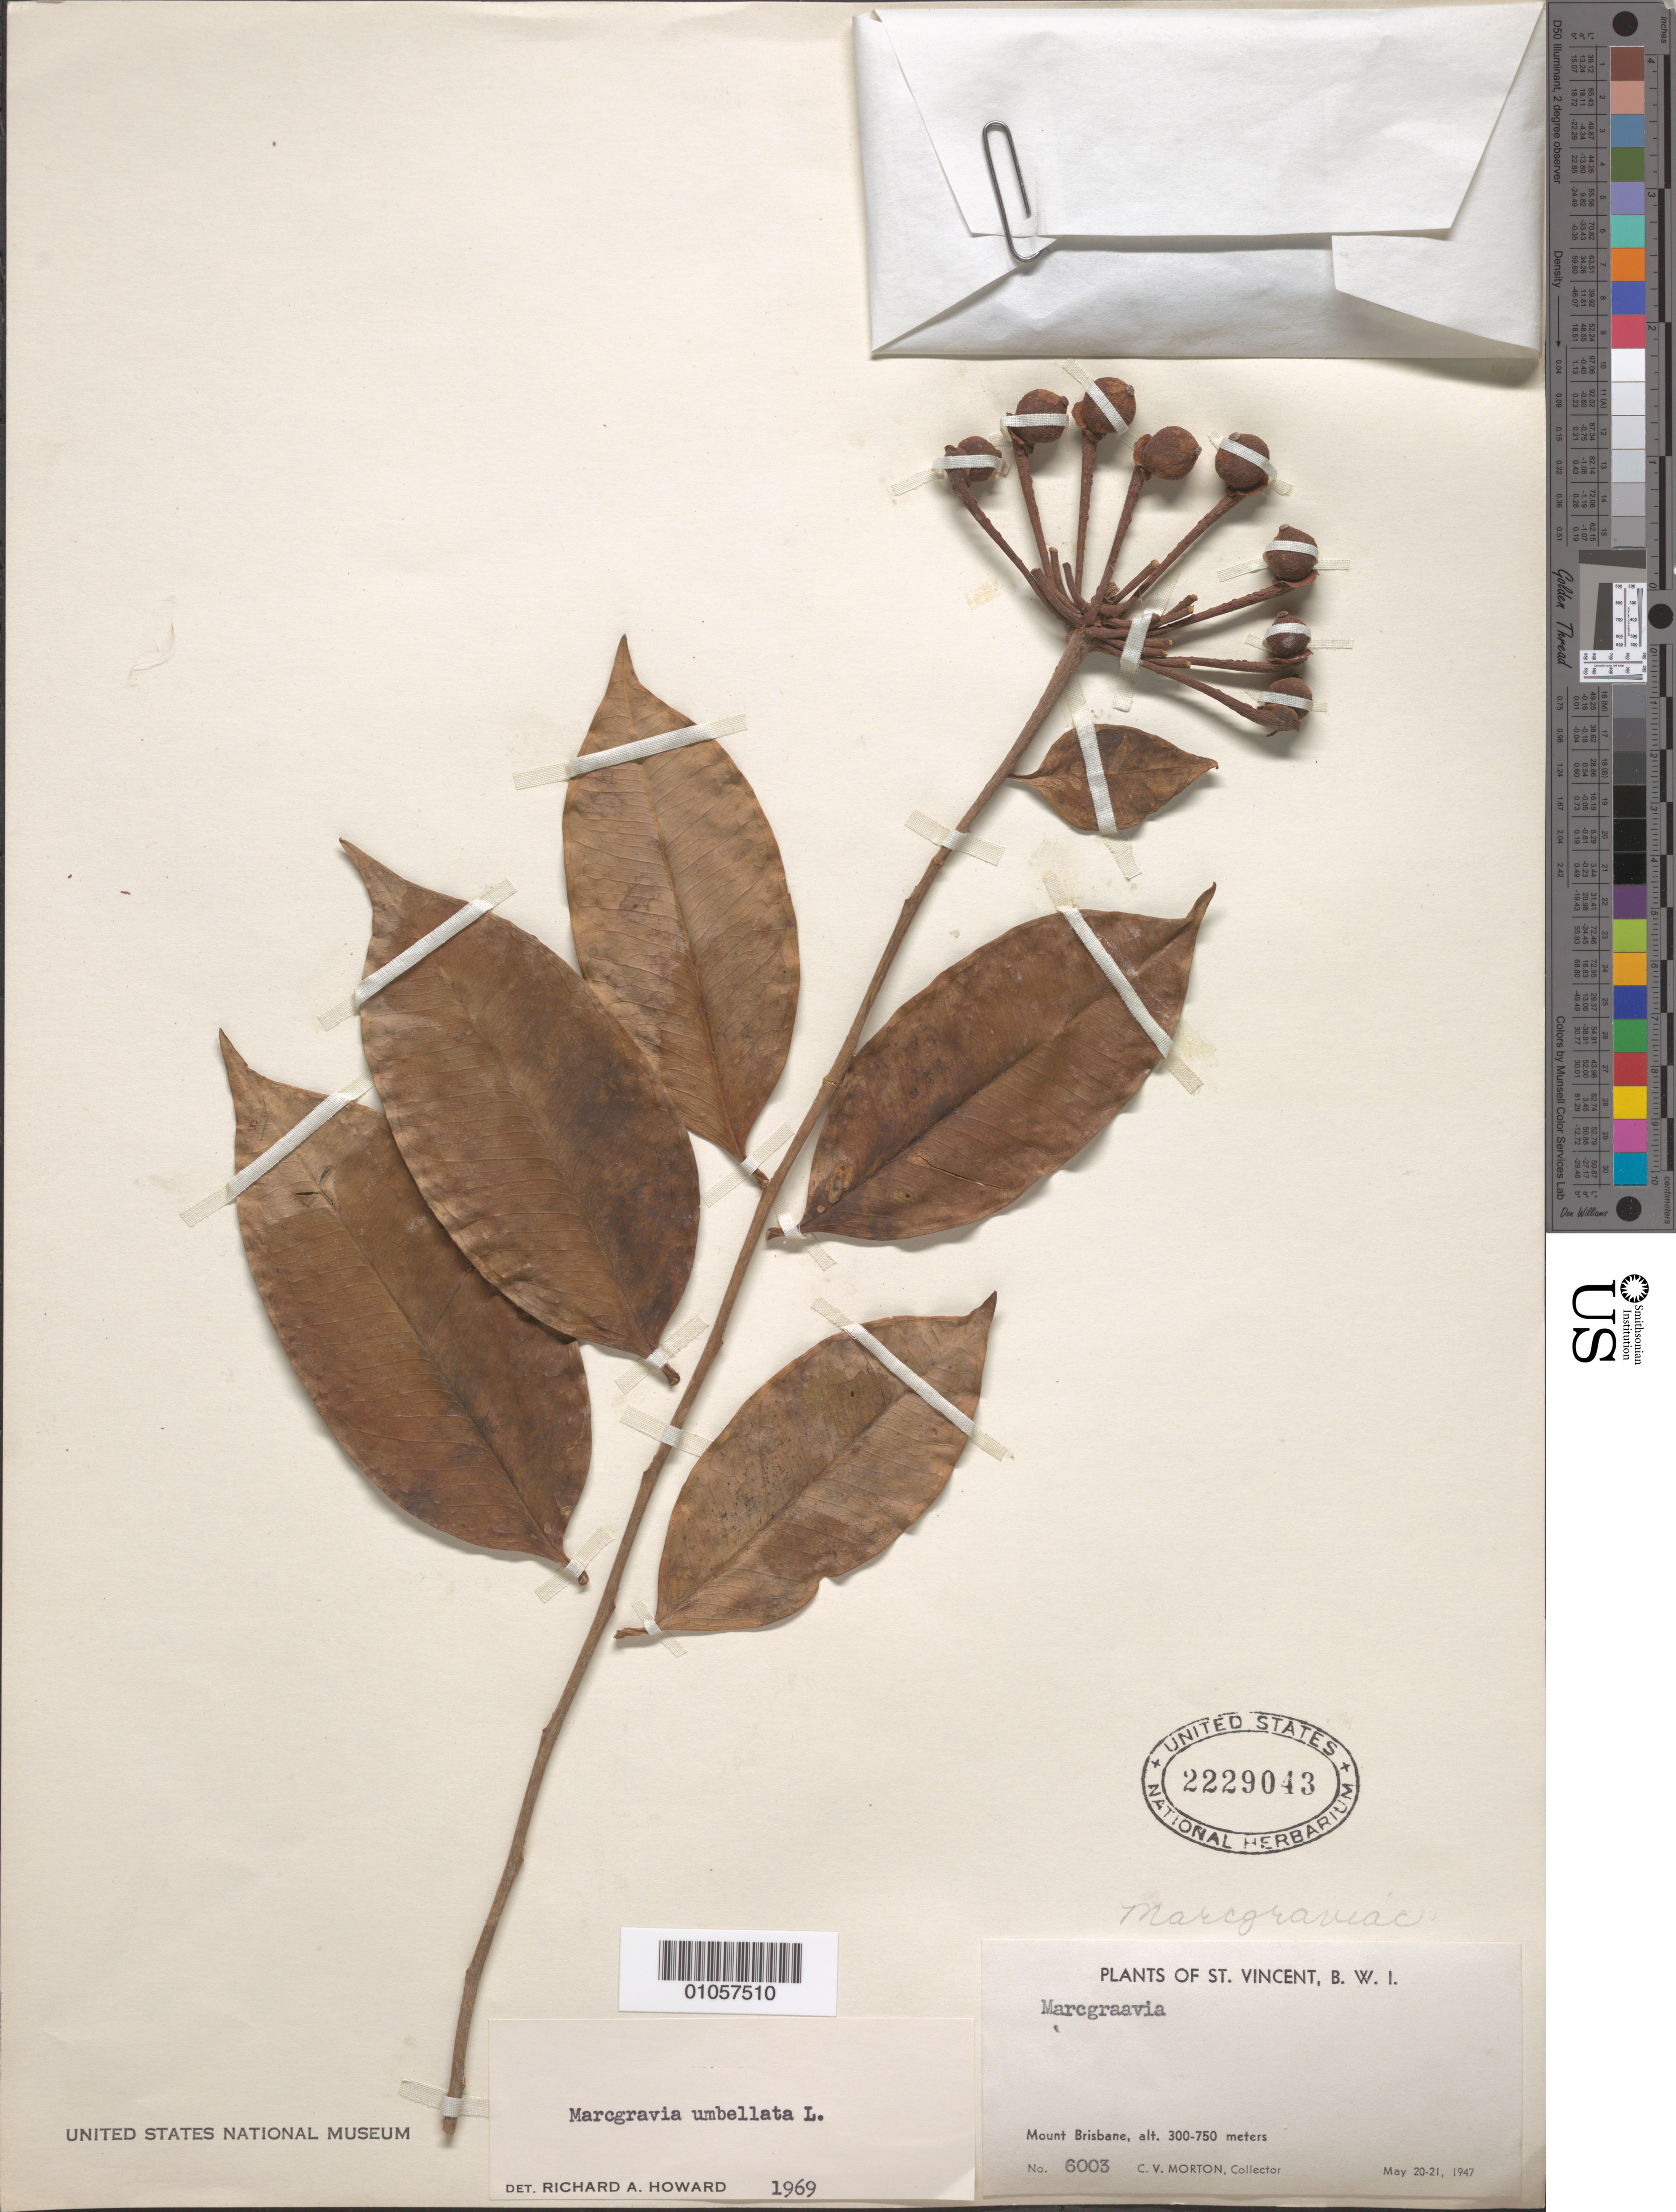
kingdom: Plantae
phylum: Tracheophyta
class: Magnoliopsida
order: Ericales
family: Marcgraviaceae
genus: Marcgravia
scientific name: Marcgravia umbellata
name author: L.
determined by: Howard, R. A.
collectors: C. V. Morton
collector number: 6003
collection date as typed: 20 May 1947 to 21 May 1947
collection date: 1947-05-20/1947-05-21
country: St. Vincent - Grenadines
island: St. Vincent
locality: Mount Brisbane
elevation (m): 300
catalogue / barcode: US 2229043